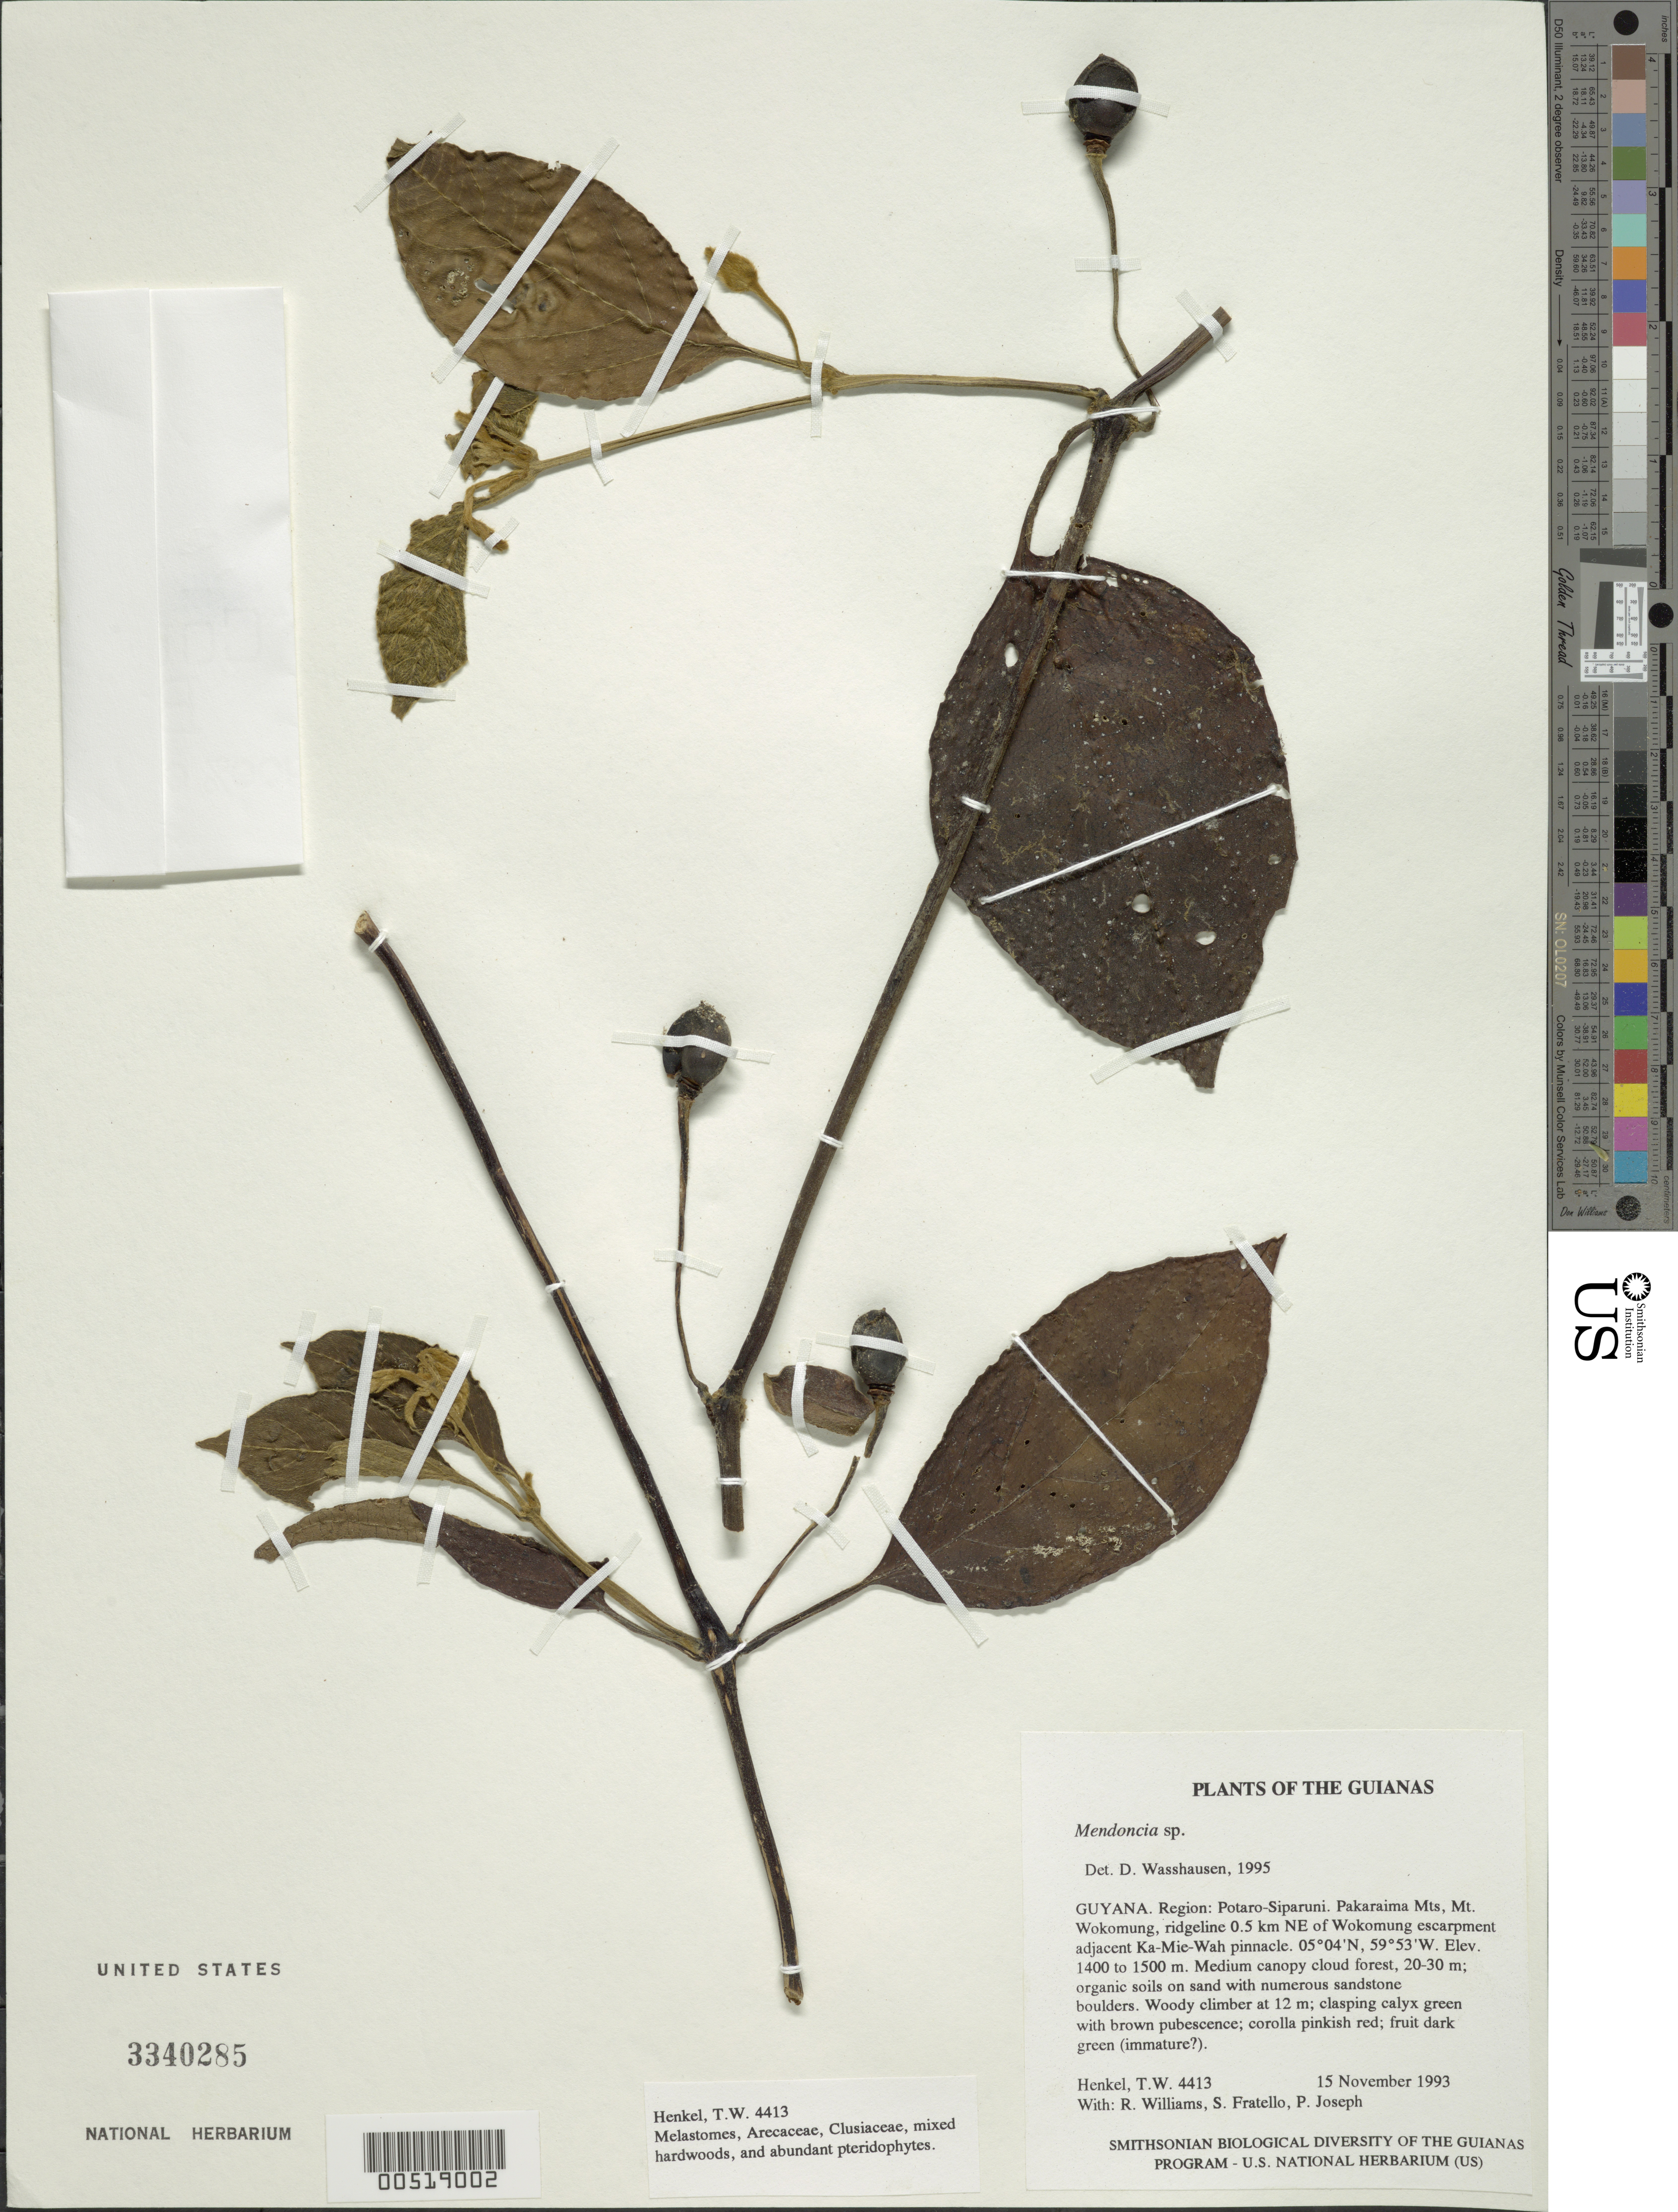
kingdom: Plantae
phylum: Tracheophyta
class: Magnoliopsida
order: Lamiales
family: Acanthaceae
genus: Mendoncia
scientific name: Mendoncia sp.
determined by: Wasshausen, Dieter C., (BOT), Smithsonian Institution - National Museum of Natural History (UNITED STATES)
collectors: T. Henkel, R. Williams, S. Fratello & P. Joseph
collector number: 4413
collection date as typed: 15 November 1993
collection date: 1993-11-15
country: Guyana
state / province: Potaro-Siparuni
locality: Pakaraima Mts, Mt. Wokomung, ridgeline 0.5 km NE of Wokomung escarpment adjacent Ka-Mie-Wah pinnacle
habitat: Medium canopy cloud forest, 20-30 m; organic soils on sand with numerous sandstone boulders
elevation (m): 1400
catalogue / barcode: US 3340285